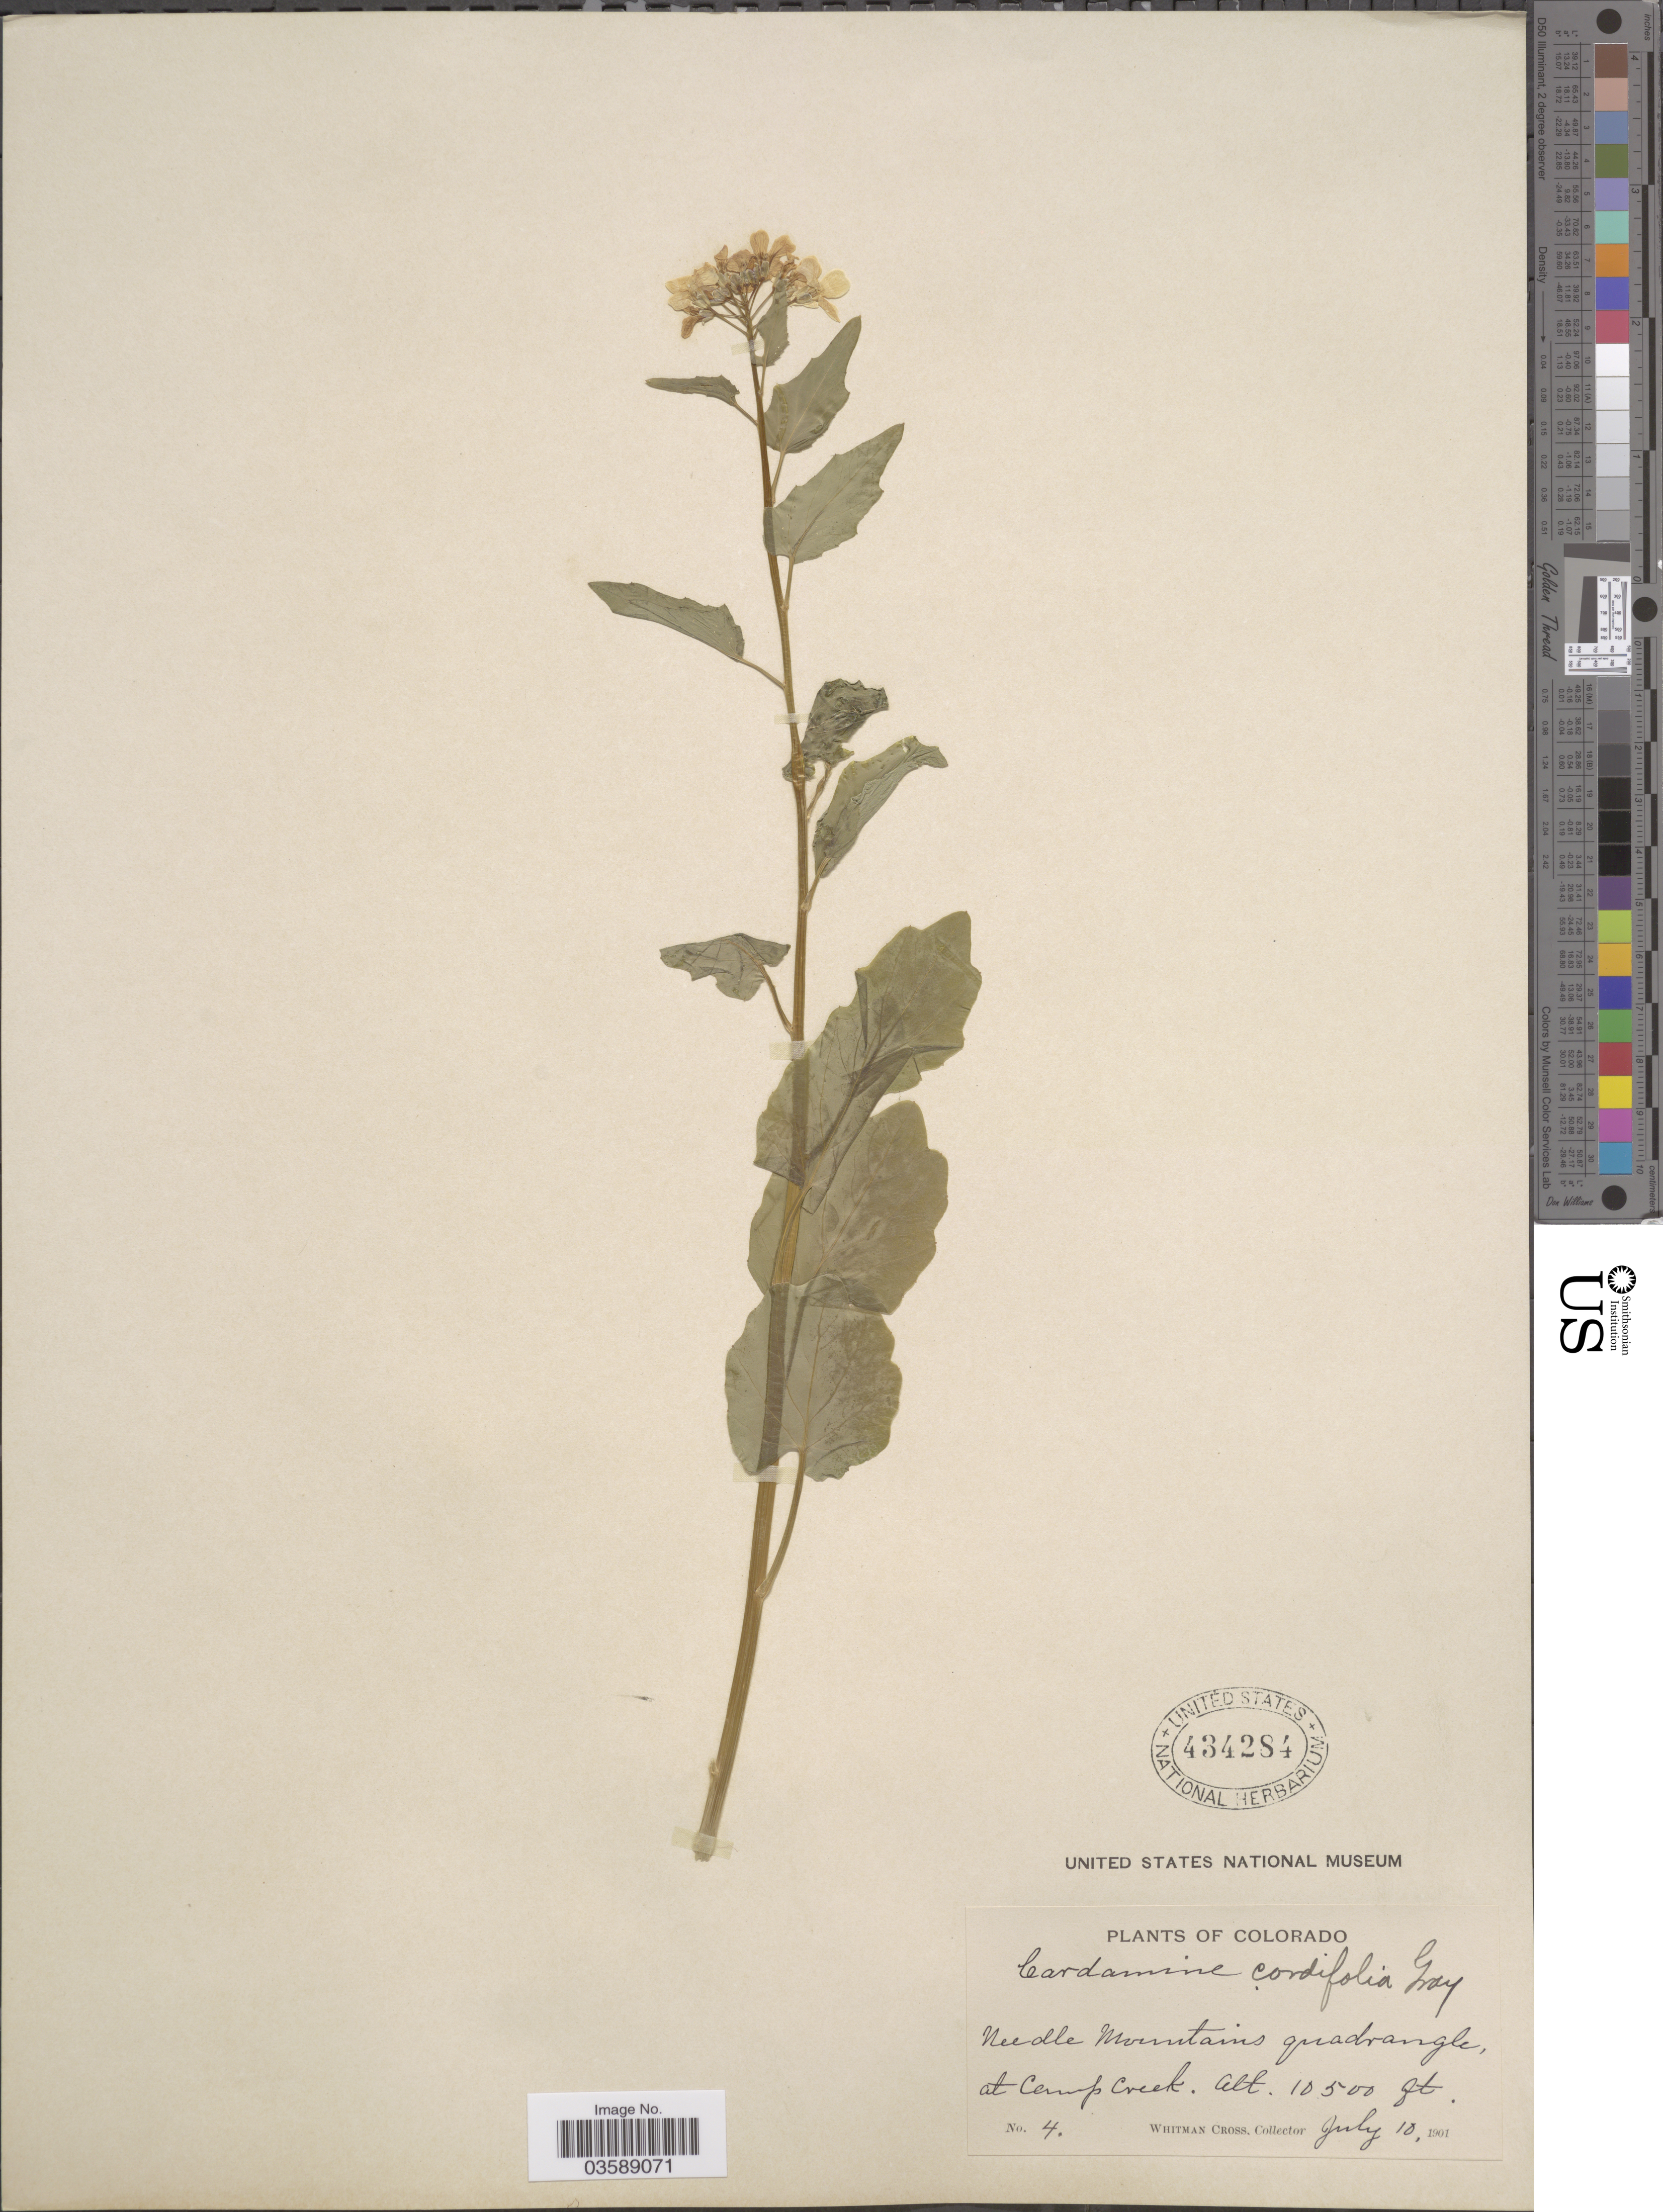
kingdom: Plantae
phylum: Tracheophyta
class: Magnoliopsida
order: Brassicales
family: Brassicaceae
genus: Cardamine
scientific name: Cardamine cordifolia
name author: A. Gray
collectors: W. Cross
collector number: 4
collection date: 1901-07-10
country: United States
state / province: Colorado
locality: Needle Mountains quadrangle, at Camp Creek.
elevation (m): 3200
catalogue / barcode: US 434284